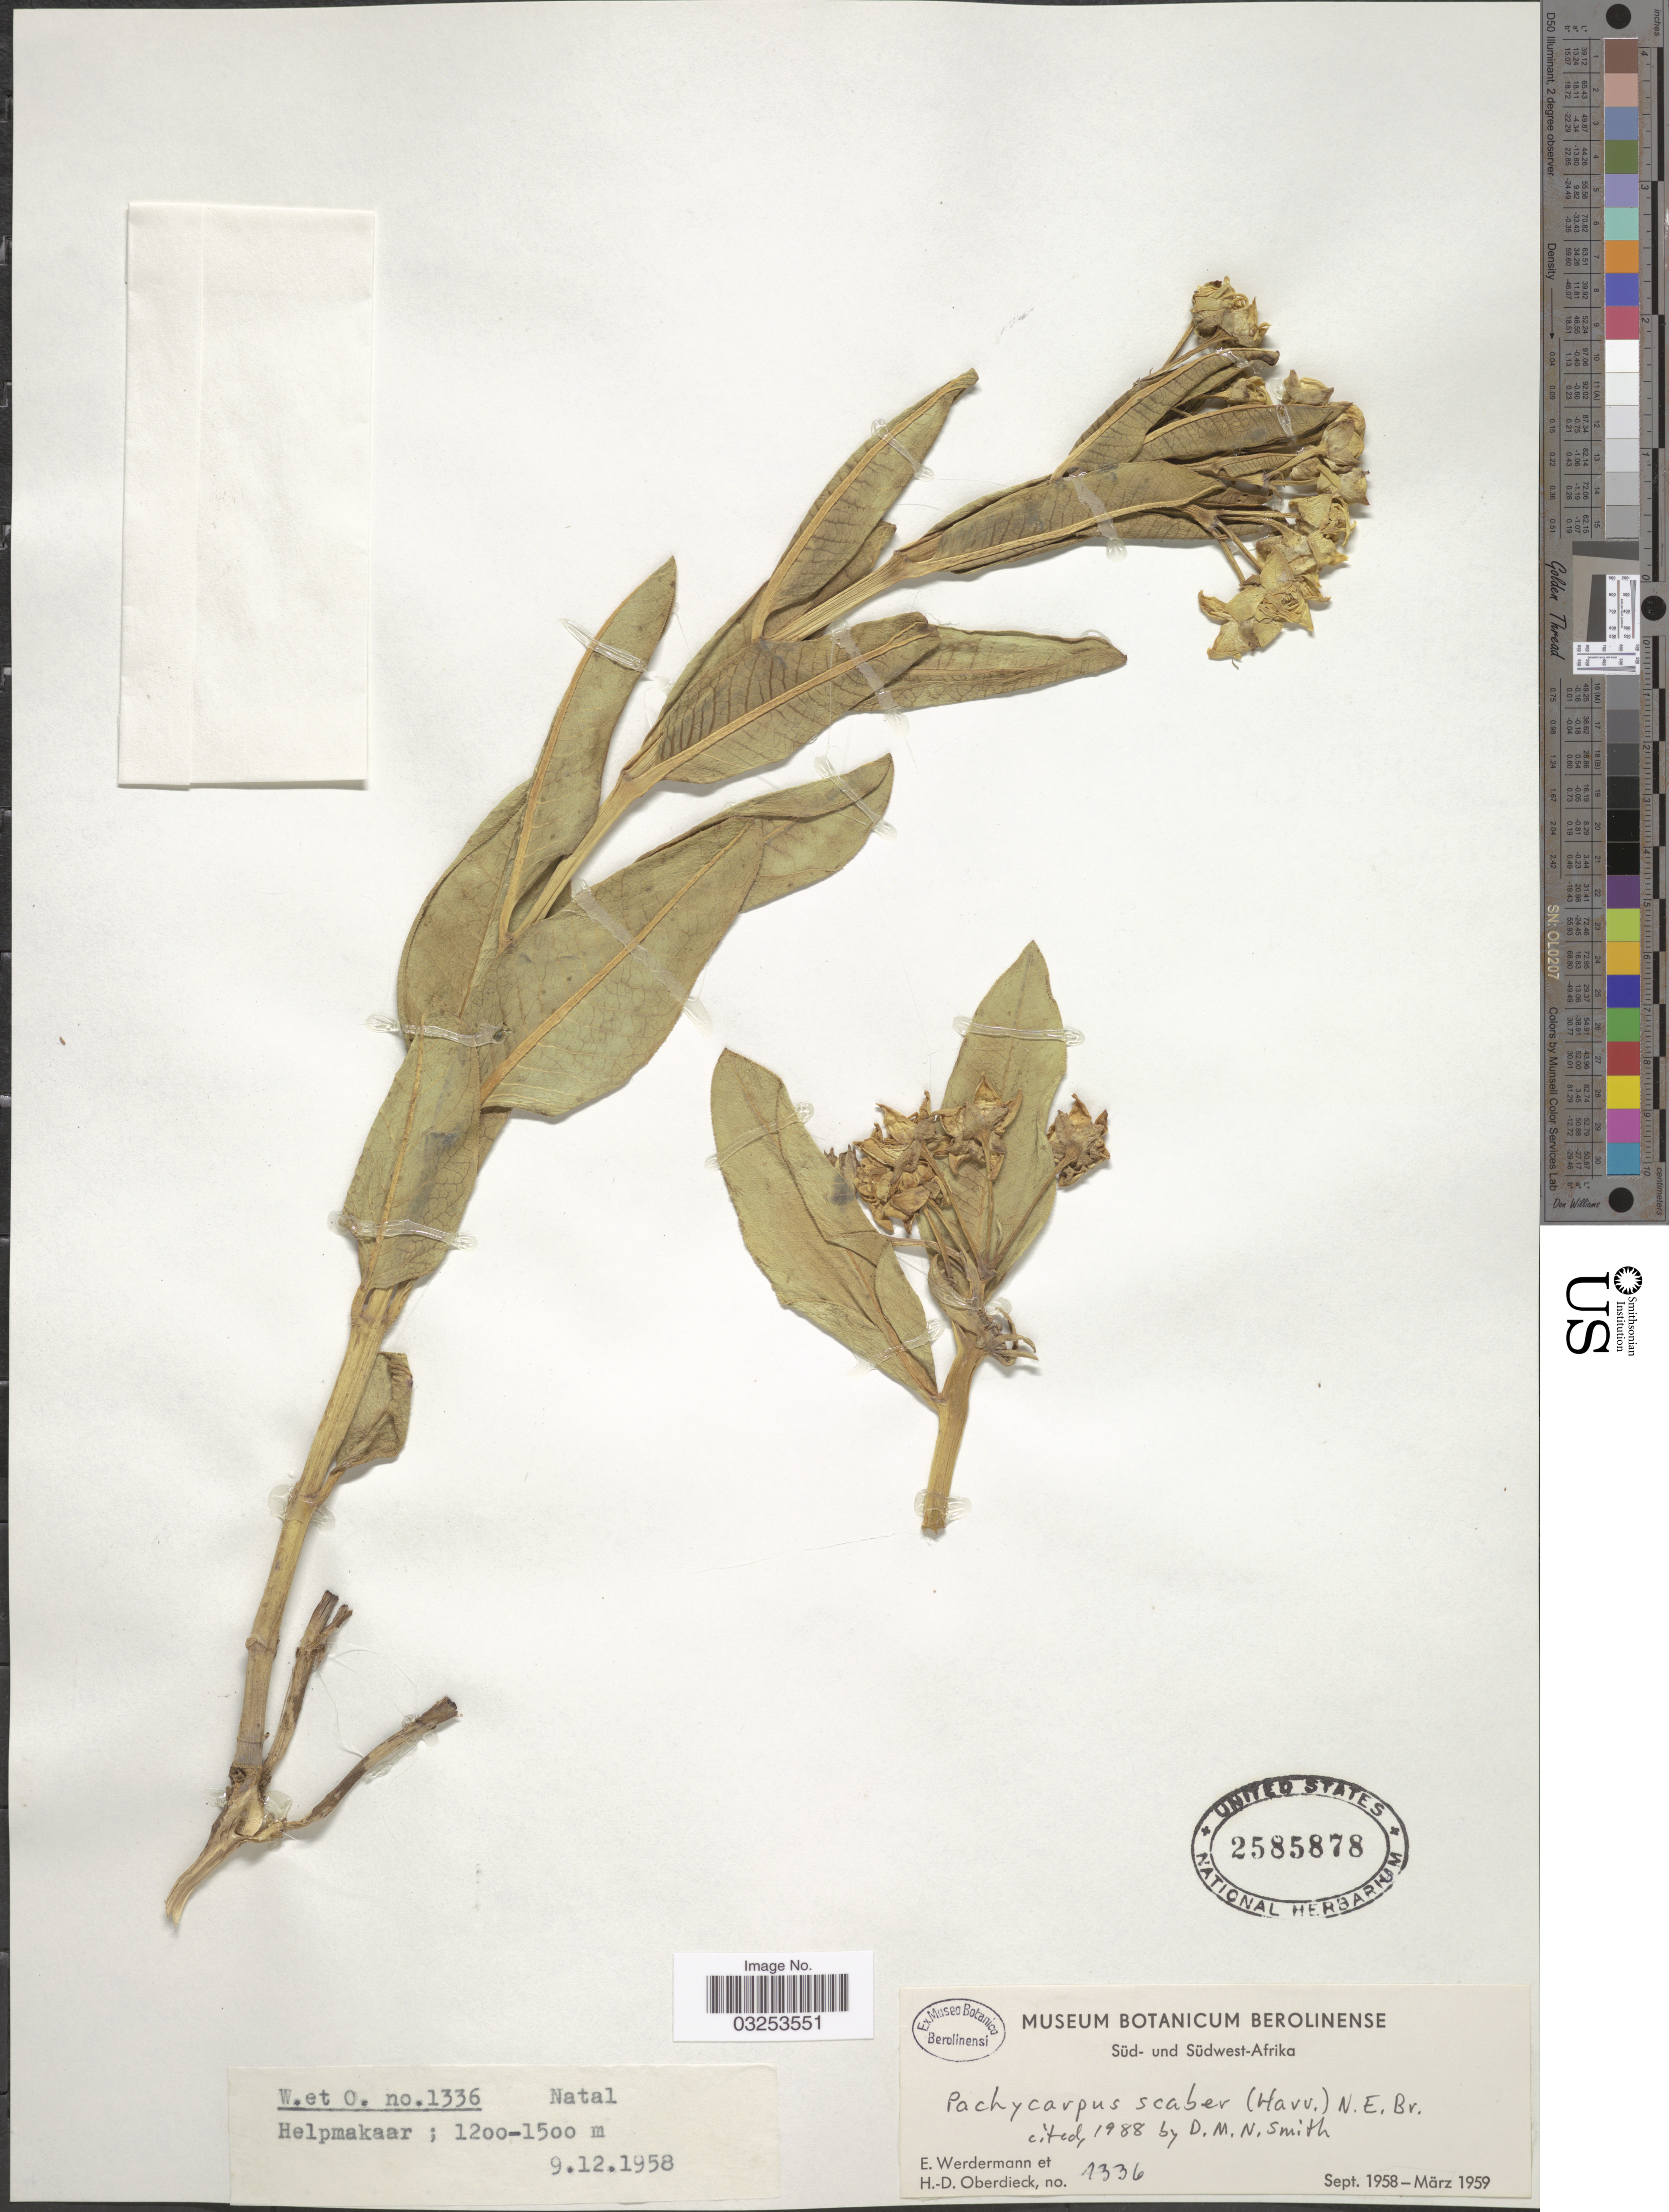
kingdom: Plantae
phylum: Tracheophyta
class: Magnoliopsida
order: Gentianales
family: Apocynaceae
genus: Pachycarpus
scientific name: Pachycarpus scaber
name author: (Harv.) N.E. Br.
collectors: E. Werdermann & H. Oberdieck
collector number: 1336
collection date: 1958-12-09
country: South Africa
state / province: KwaZulu-Natal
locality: Süd- un Südwest-Afrika. Natal, Helpmakaar.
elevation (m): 1200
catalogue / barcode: US 2585878